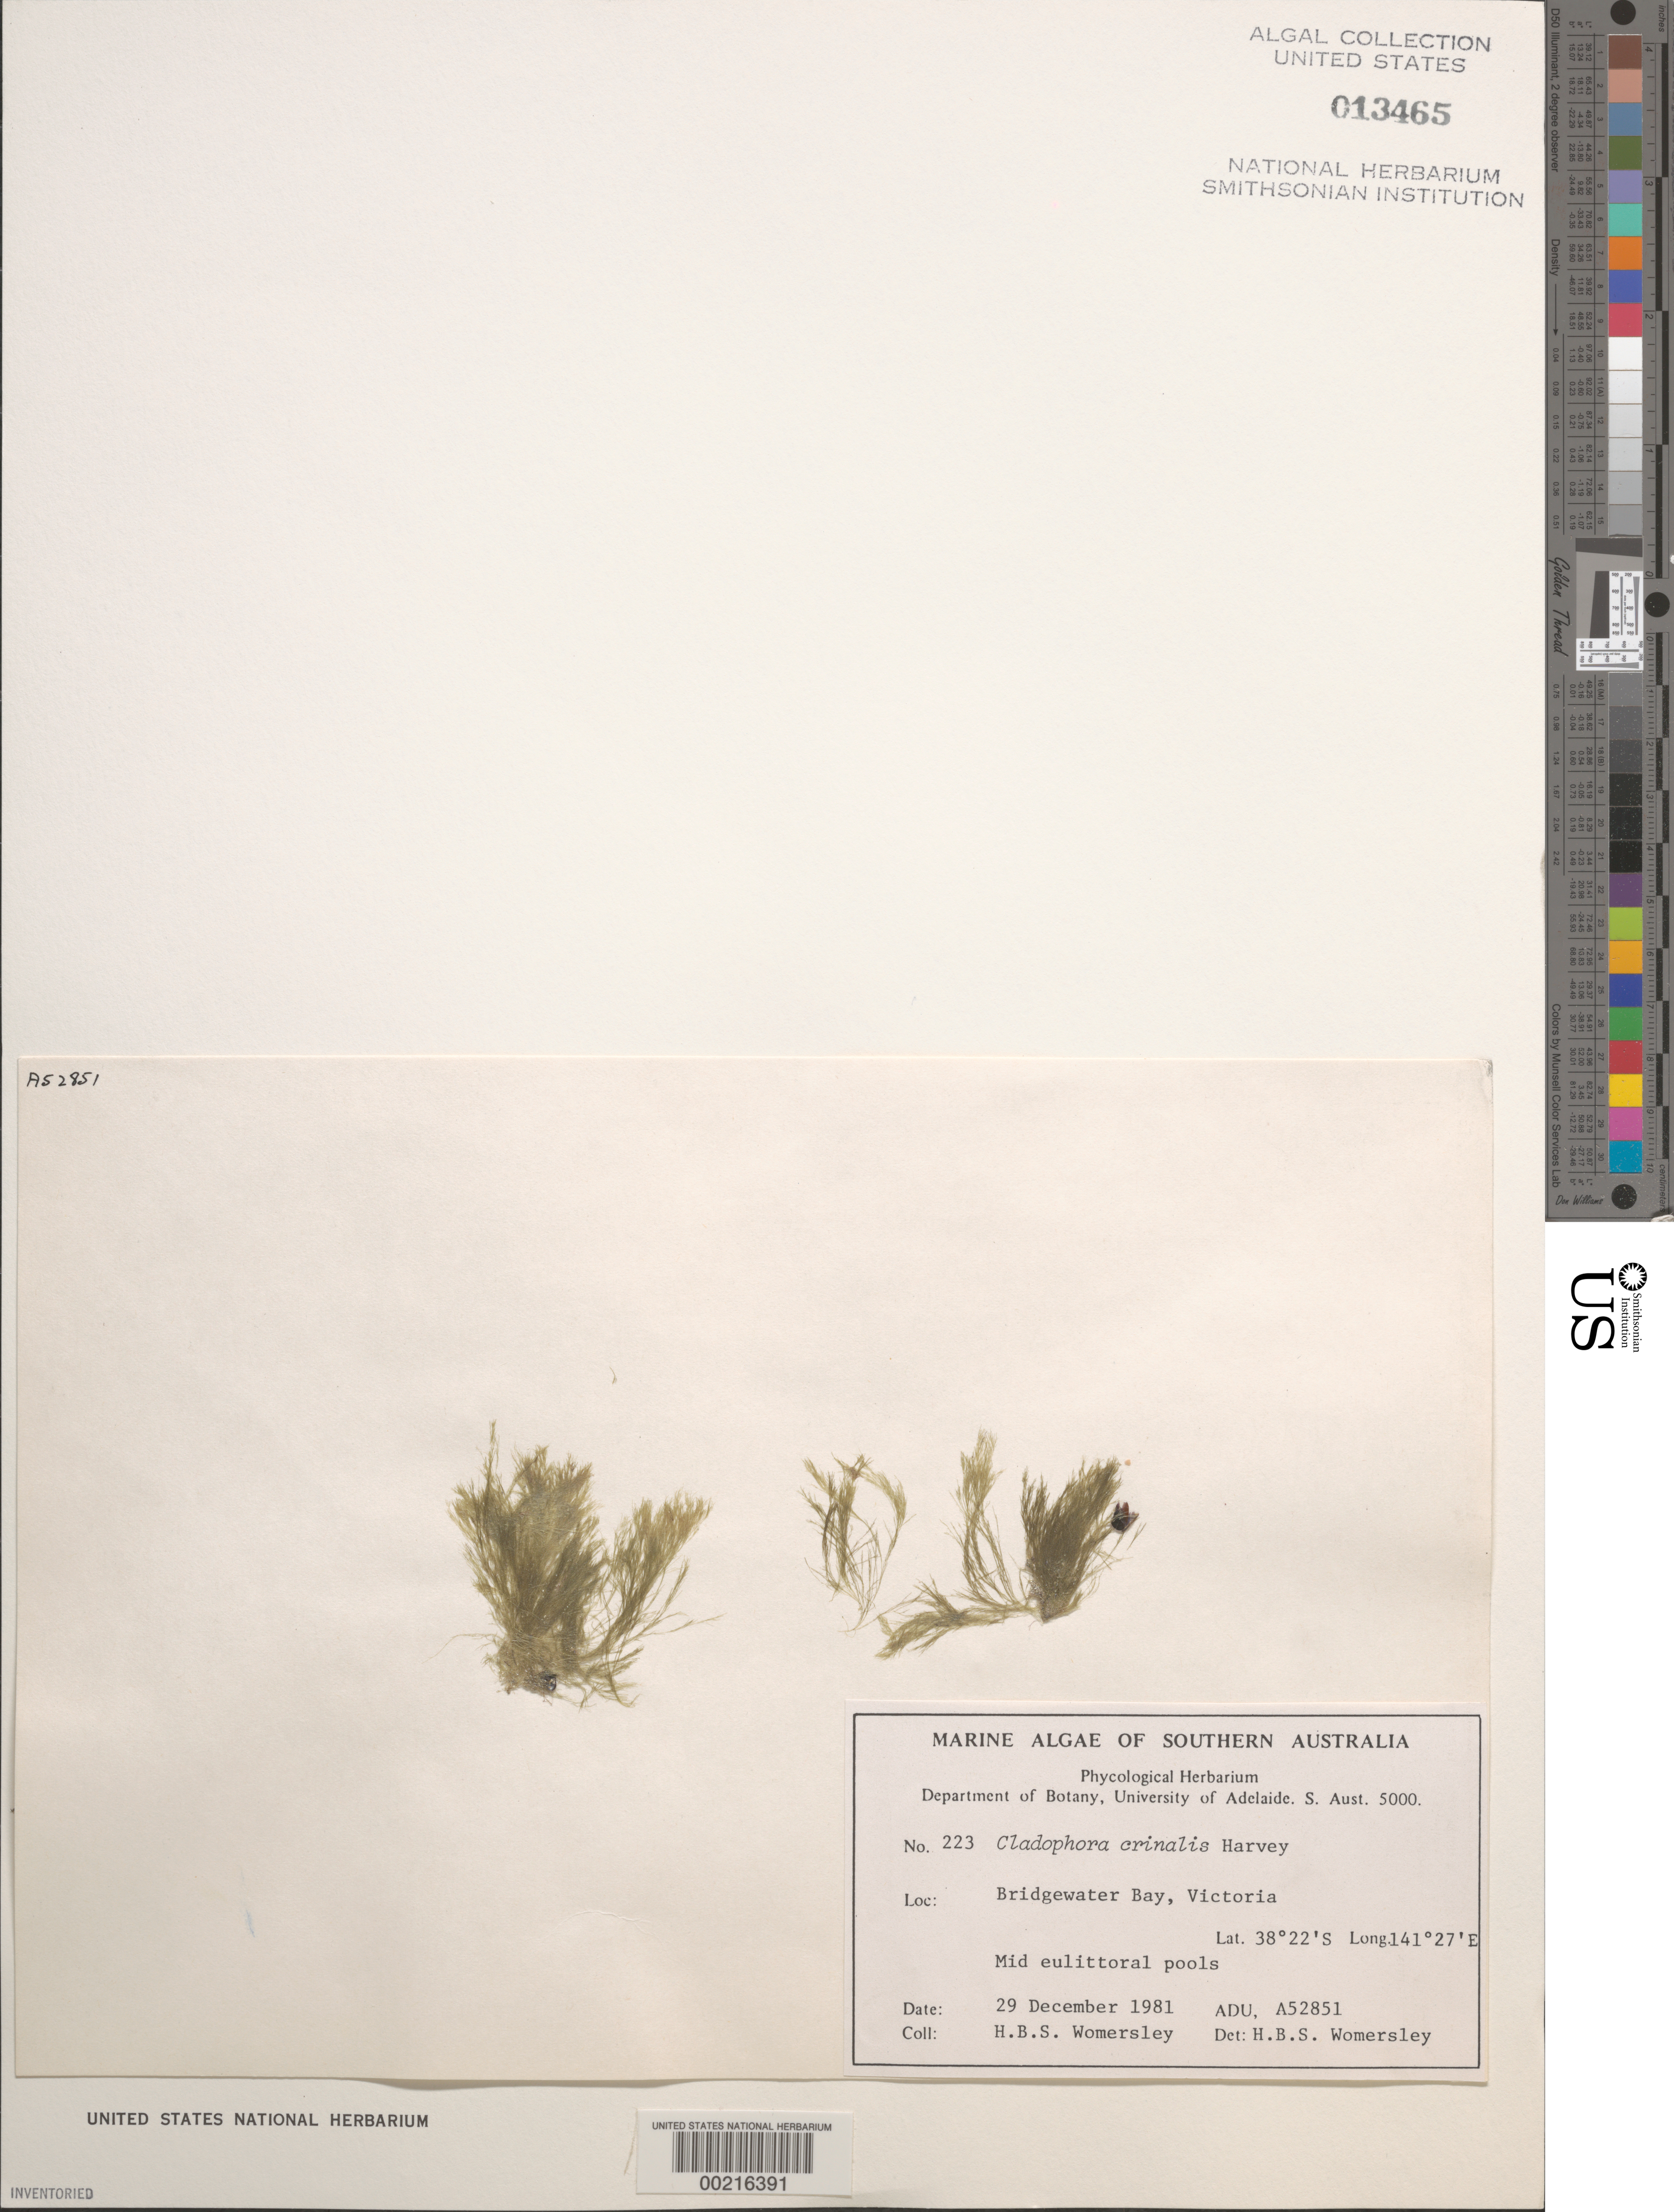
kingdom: Plantae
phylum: Chlorophyta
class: Ulvophyceae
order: Cladophorales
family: Cladophoraceae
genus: Cladophora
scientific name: Cladophora crinalis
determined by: Womersley, H. B. S.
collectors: H. B. S. Womersley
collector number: ADU A52851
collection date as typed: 29 Dec 1981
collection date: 1981-12-29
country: Australia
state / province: Victoria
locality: Bridgewater bay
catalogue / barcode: US 13465